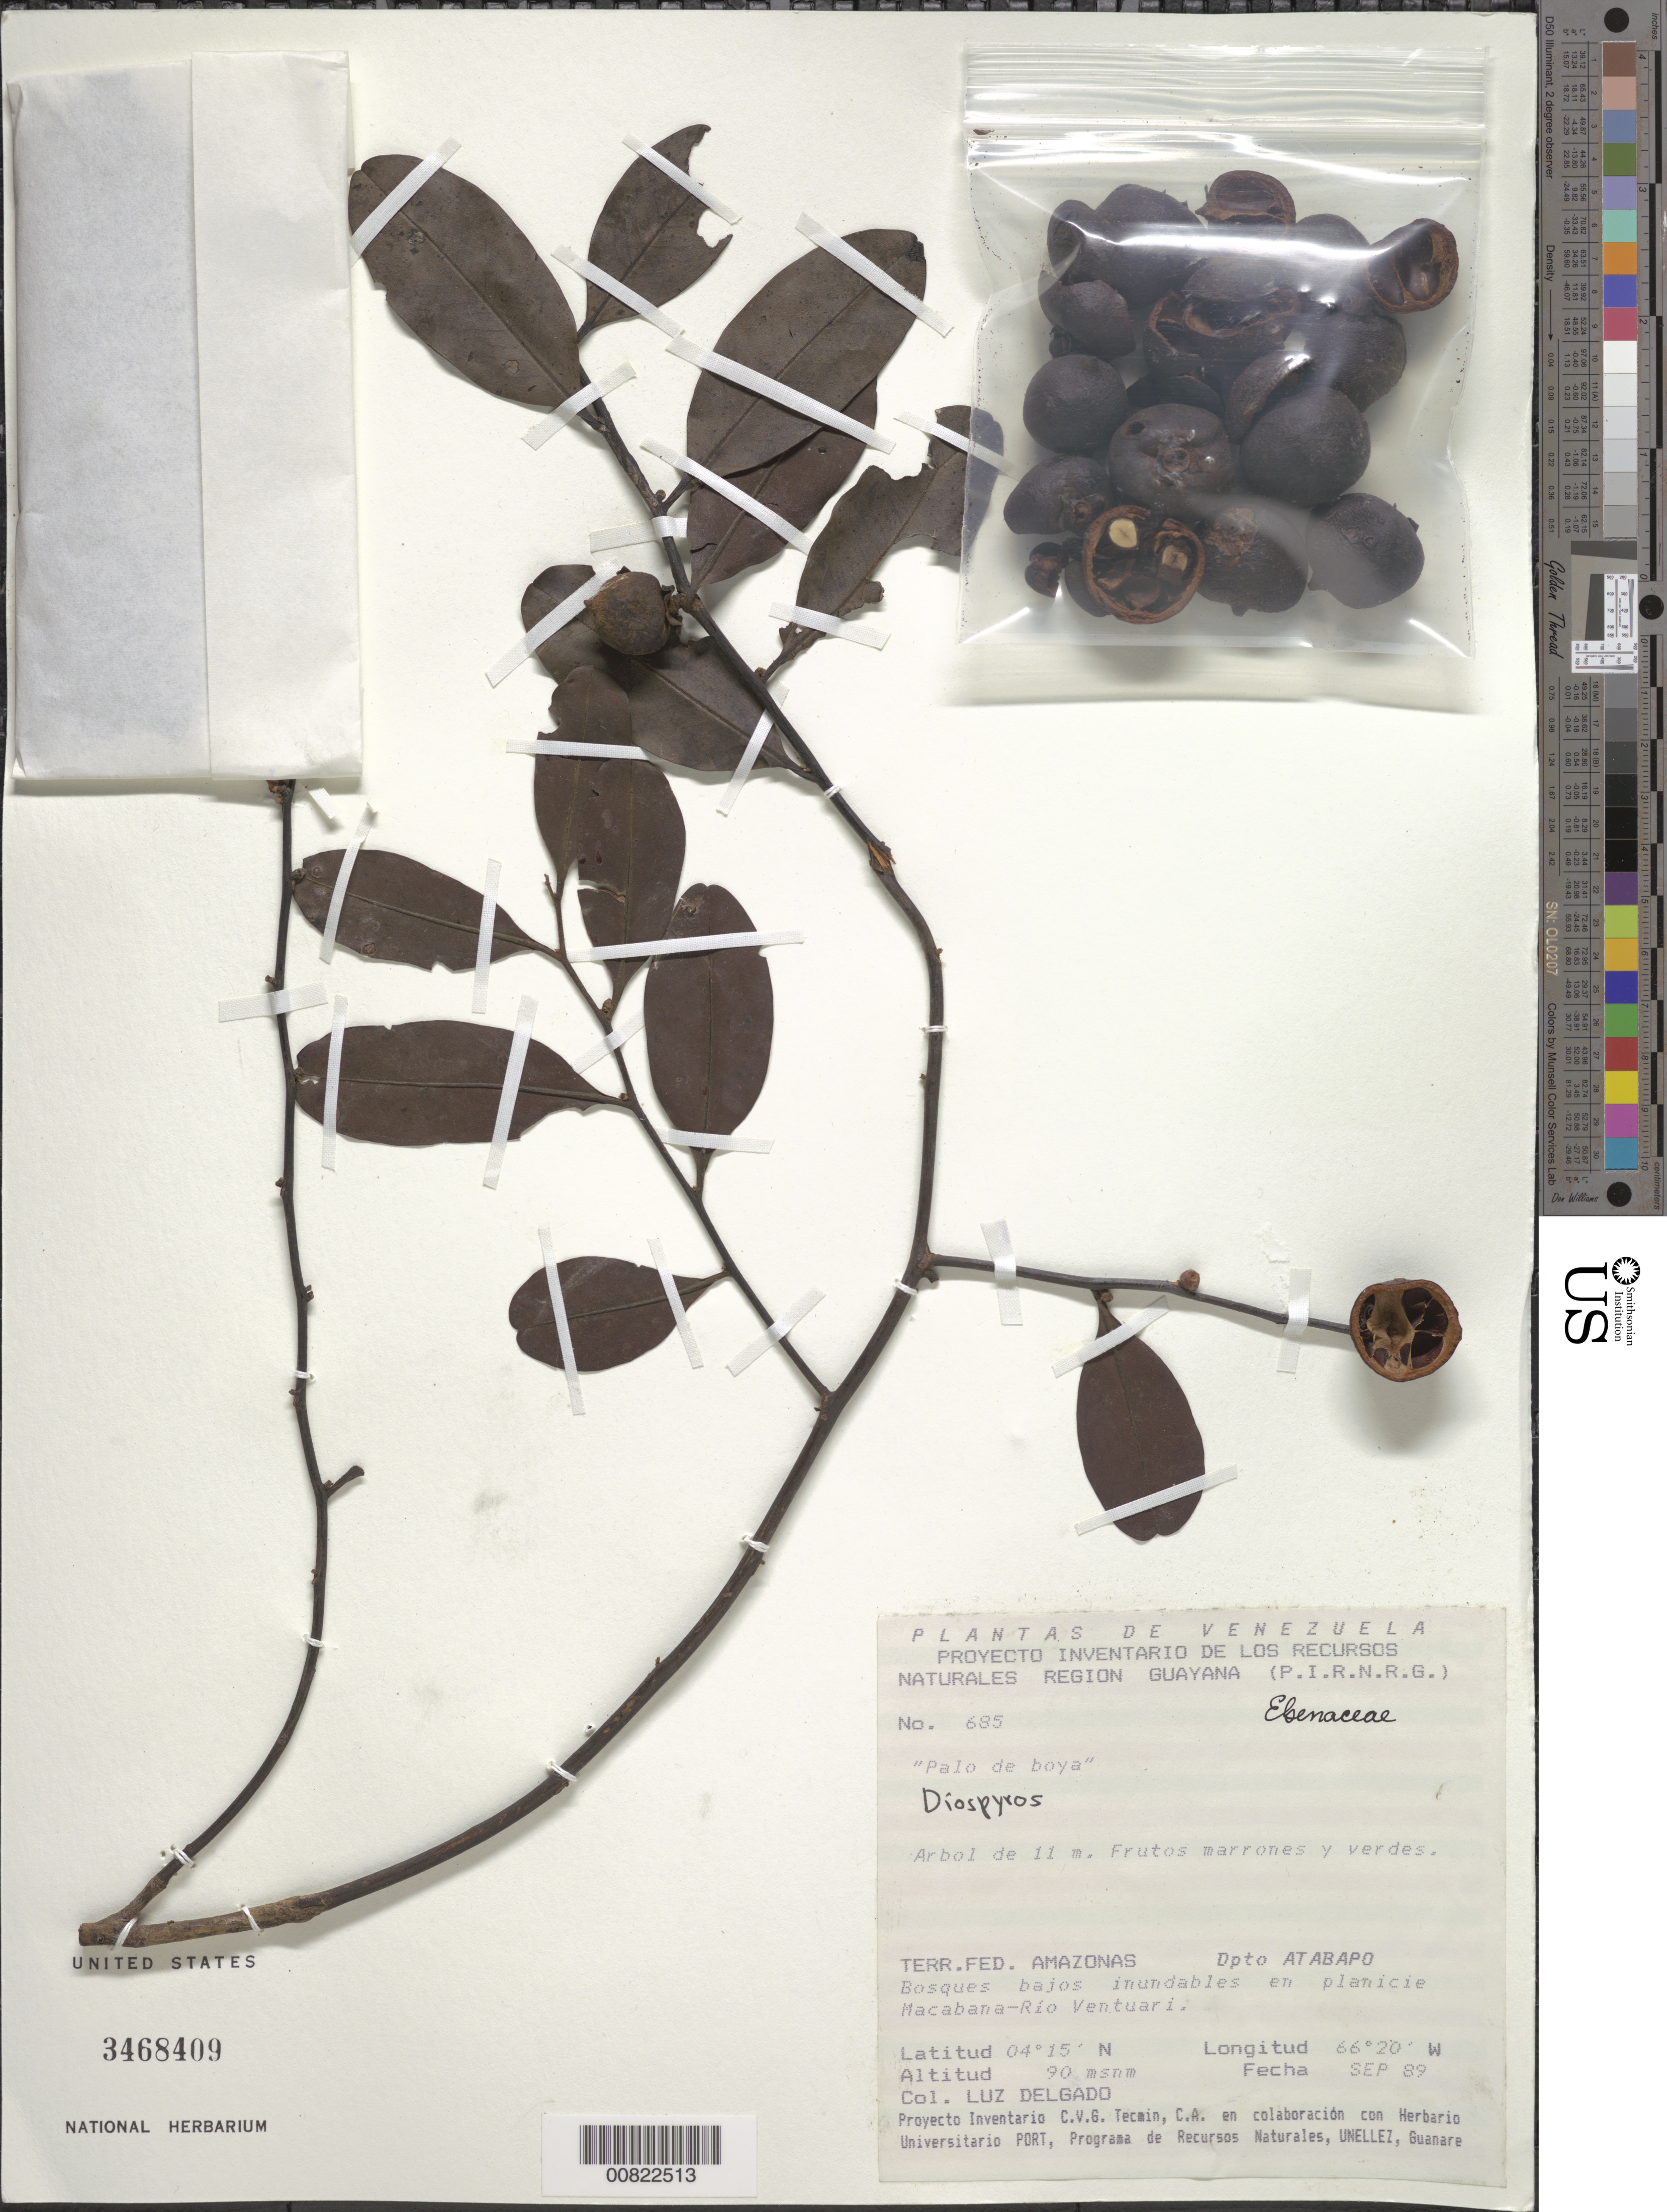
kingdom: Plantae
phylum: Tracheophyta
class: Magnoliopsida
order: Ericales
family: Ebenaceae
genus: Diospyros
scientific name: Diospyros sp.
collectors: L. Delgado V.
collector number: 685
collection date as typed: Sep-89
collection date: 1989-09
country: Venezuela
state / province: Amazonas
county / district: Atabapo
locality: Macabana-Río Ventuari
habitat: Bosques bajos inundables en planicie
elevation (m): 140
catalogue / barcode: US 3468409